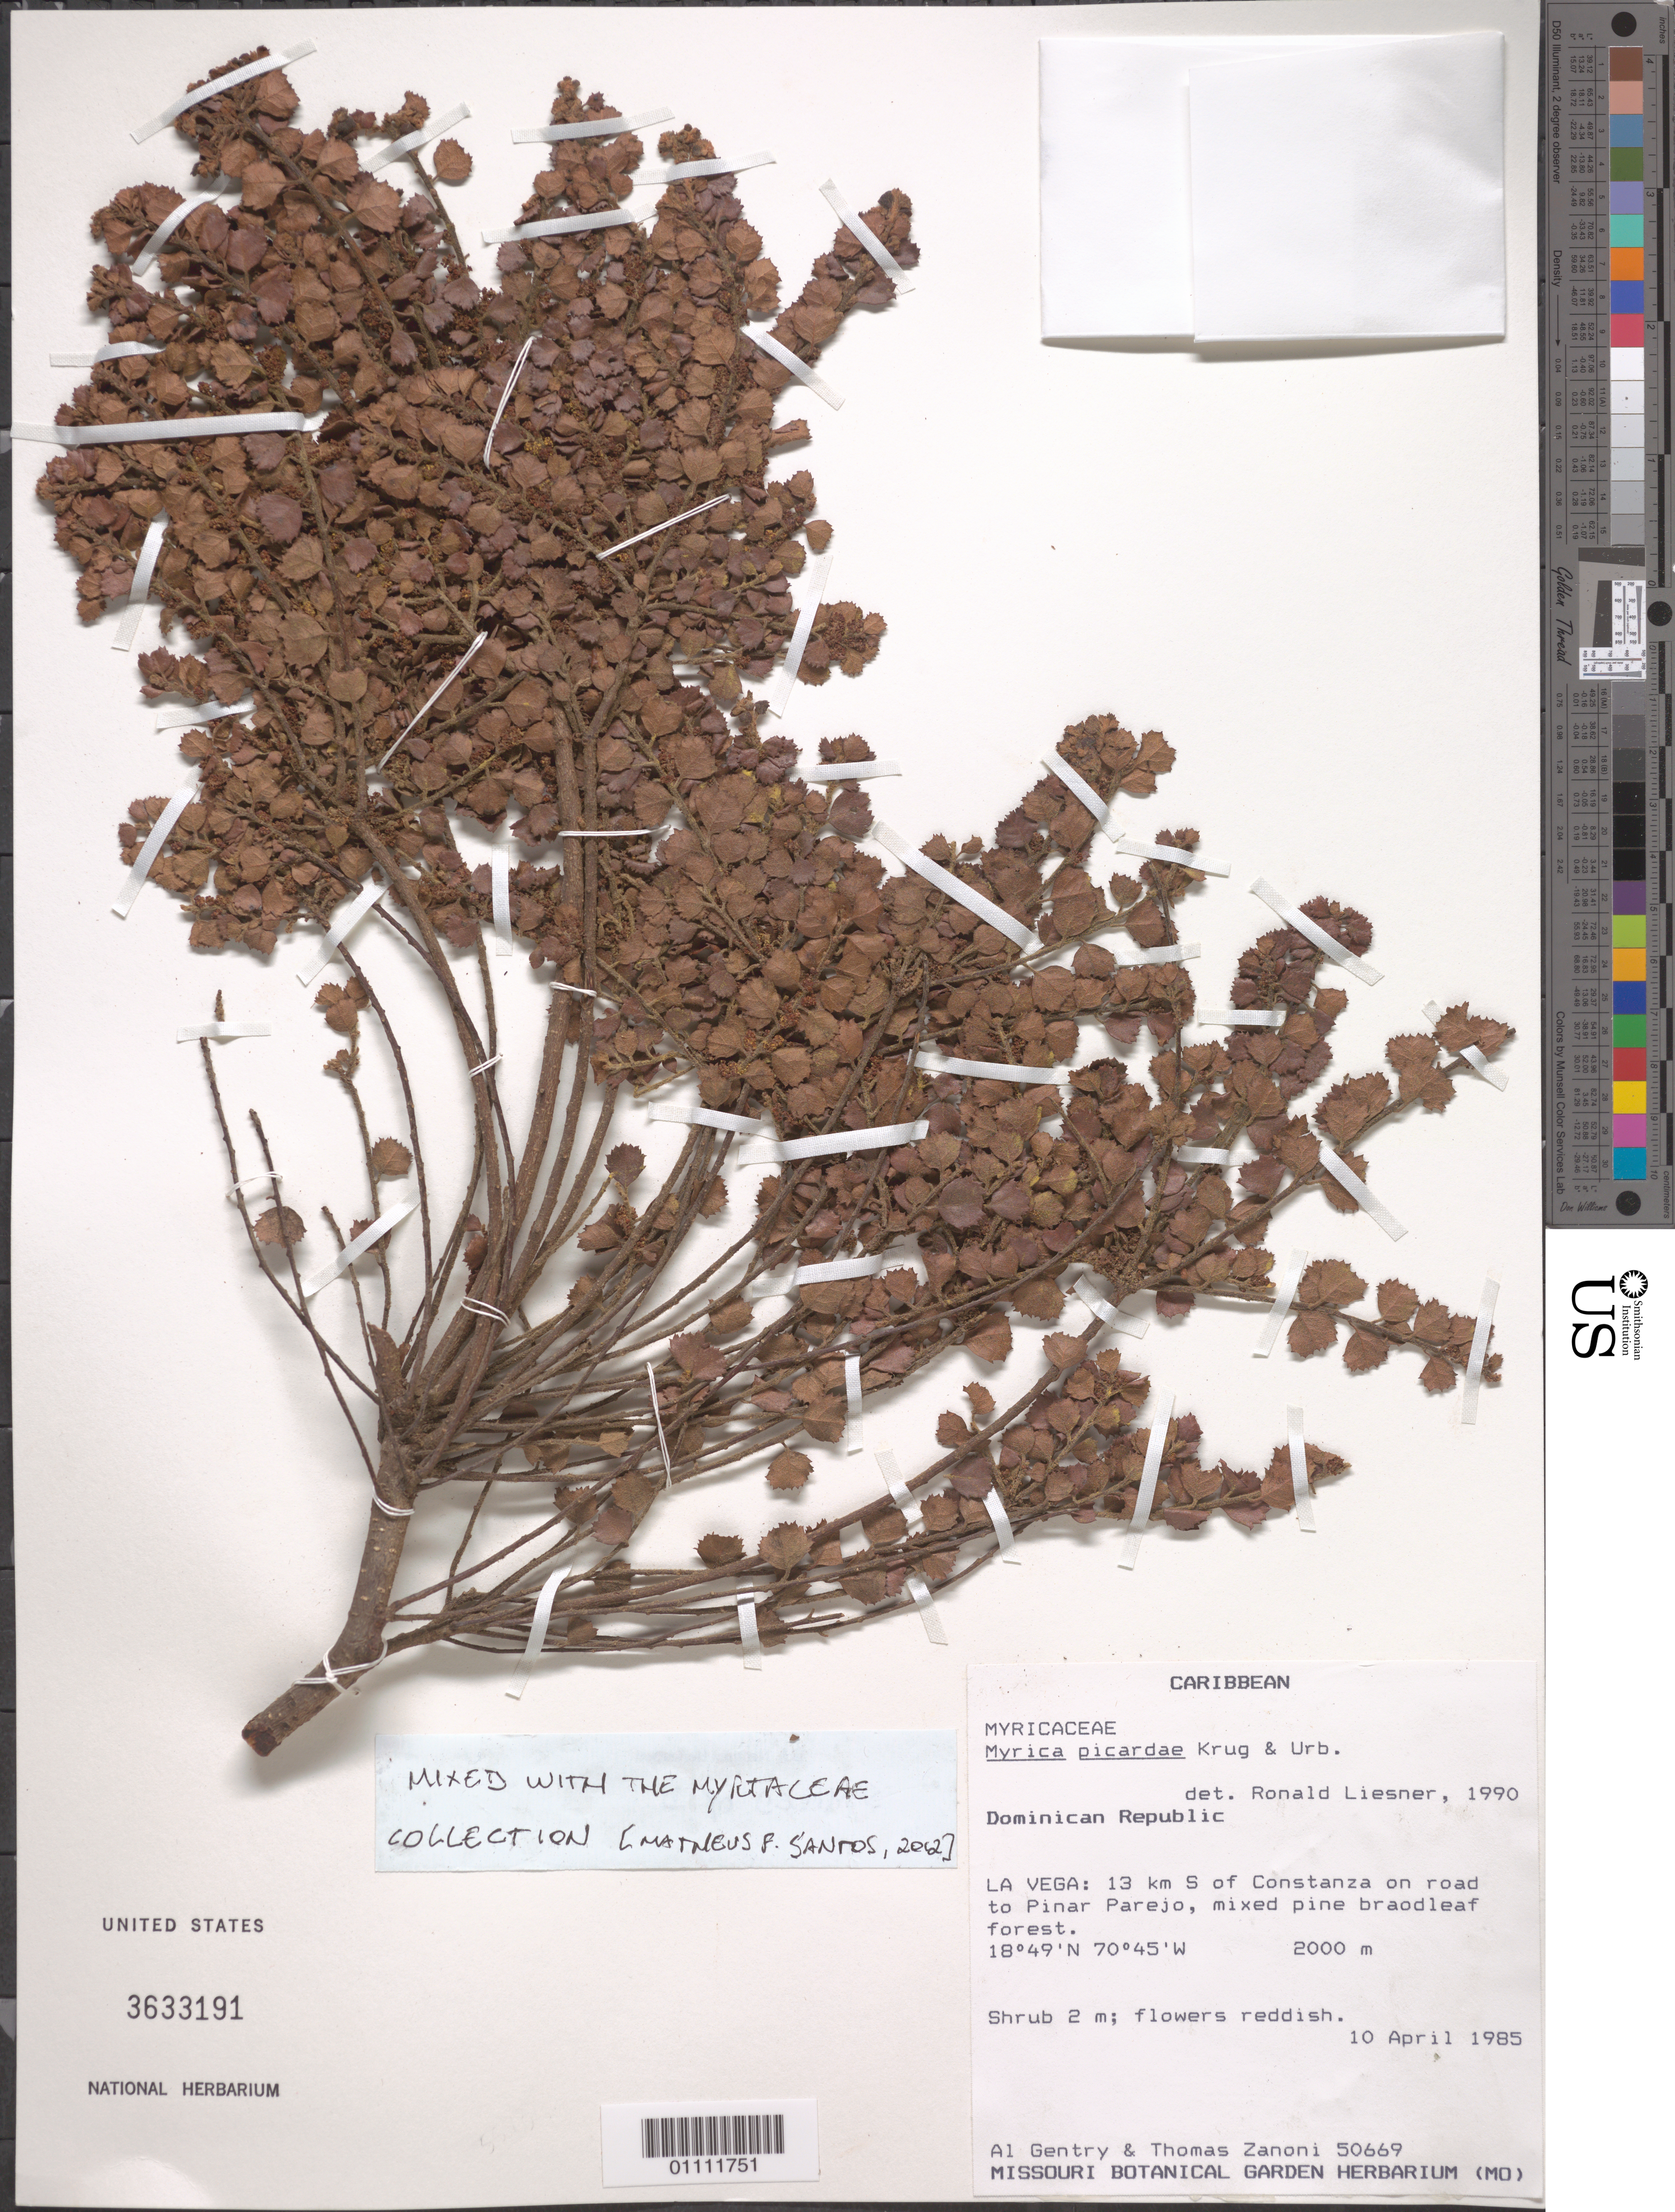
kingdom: Plantae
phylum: Tracheophyta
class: Magnoliopsida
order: Fagales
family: Myricaceae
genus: Morella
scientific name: Morella picardae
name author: (Krug & Urb.) Wilbur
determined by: Strong, Mark T., (BOT), Smithsonian Institution - National Museum of Natural History (UNITED STATES)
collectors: A. H. Gentry & T. A. Zanoni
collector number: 50669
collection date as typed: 10 Apr 1985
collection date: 1985-04-10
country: Dominican Republic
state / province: La Vega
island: Hispaniola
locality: Constanza, 13 km S, on road to Pinar Parejo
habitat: Mixed pine broadleaf forest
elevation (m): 2000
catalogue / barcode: US 3633191